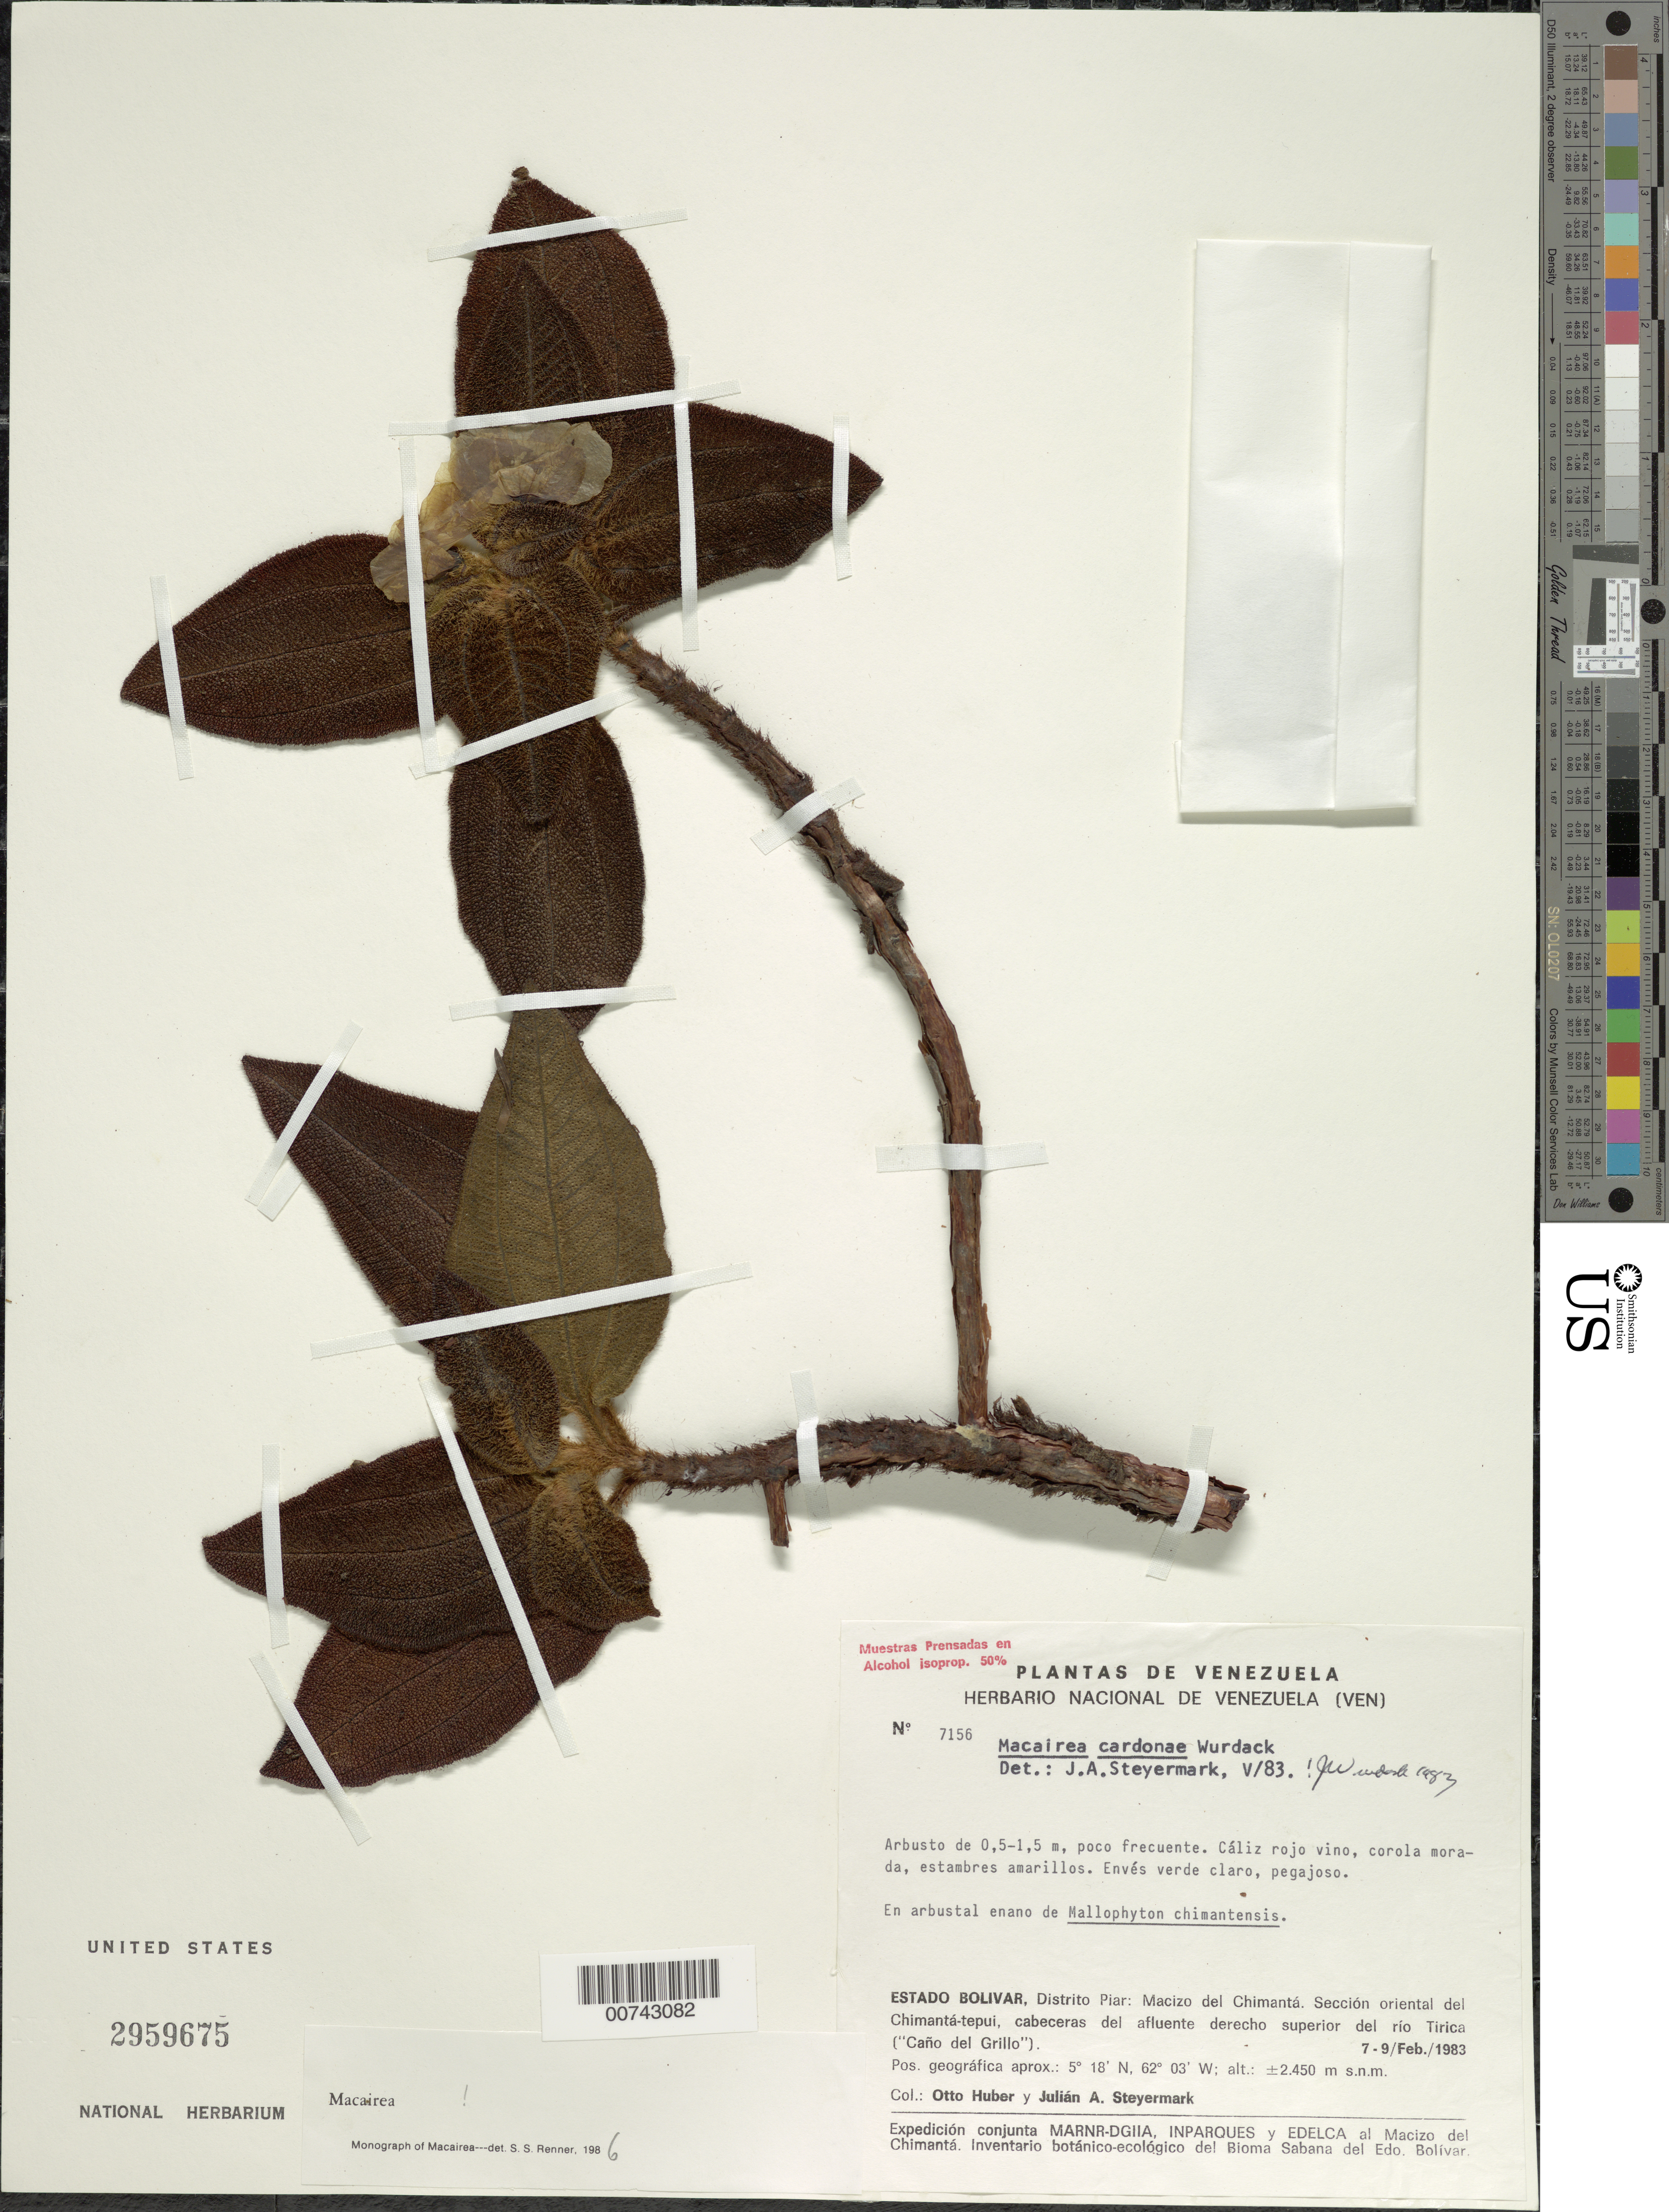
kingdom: Plantae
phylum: Tracheophyta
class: Magnoliopsida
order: Myrtales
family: Melastomataceae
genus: Macairea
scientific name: Macairea cardonae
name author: Wurdack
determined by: Wurdack, John J., (US), US (UNITED STATES)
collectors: O. Huber & J. Steyermark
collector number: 7156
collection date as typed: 7-Feb-83 to 9-Feb-83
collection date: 1983-02-07/1983-02-09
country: Venezuela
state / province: Bolívar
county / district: Piar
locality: Macizo del Chimantá, sección oriental del Chimantá-tepuí; cabeceras del afluente derecho superíor del río Tirica ("Caño del Grillo").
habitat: Arbustal enano de Mallophyton chimantensis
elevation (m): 2450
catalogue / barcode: US 2959675